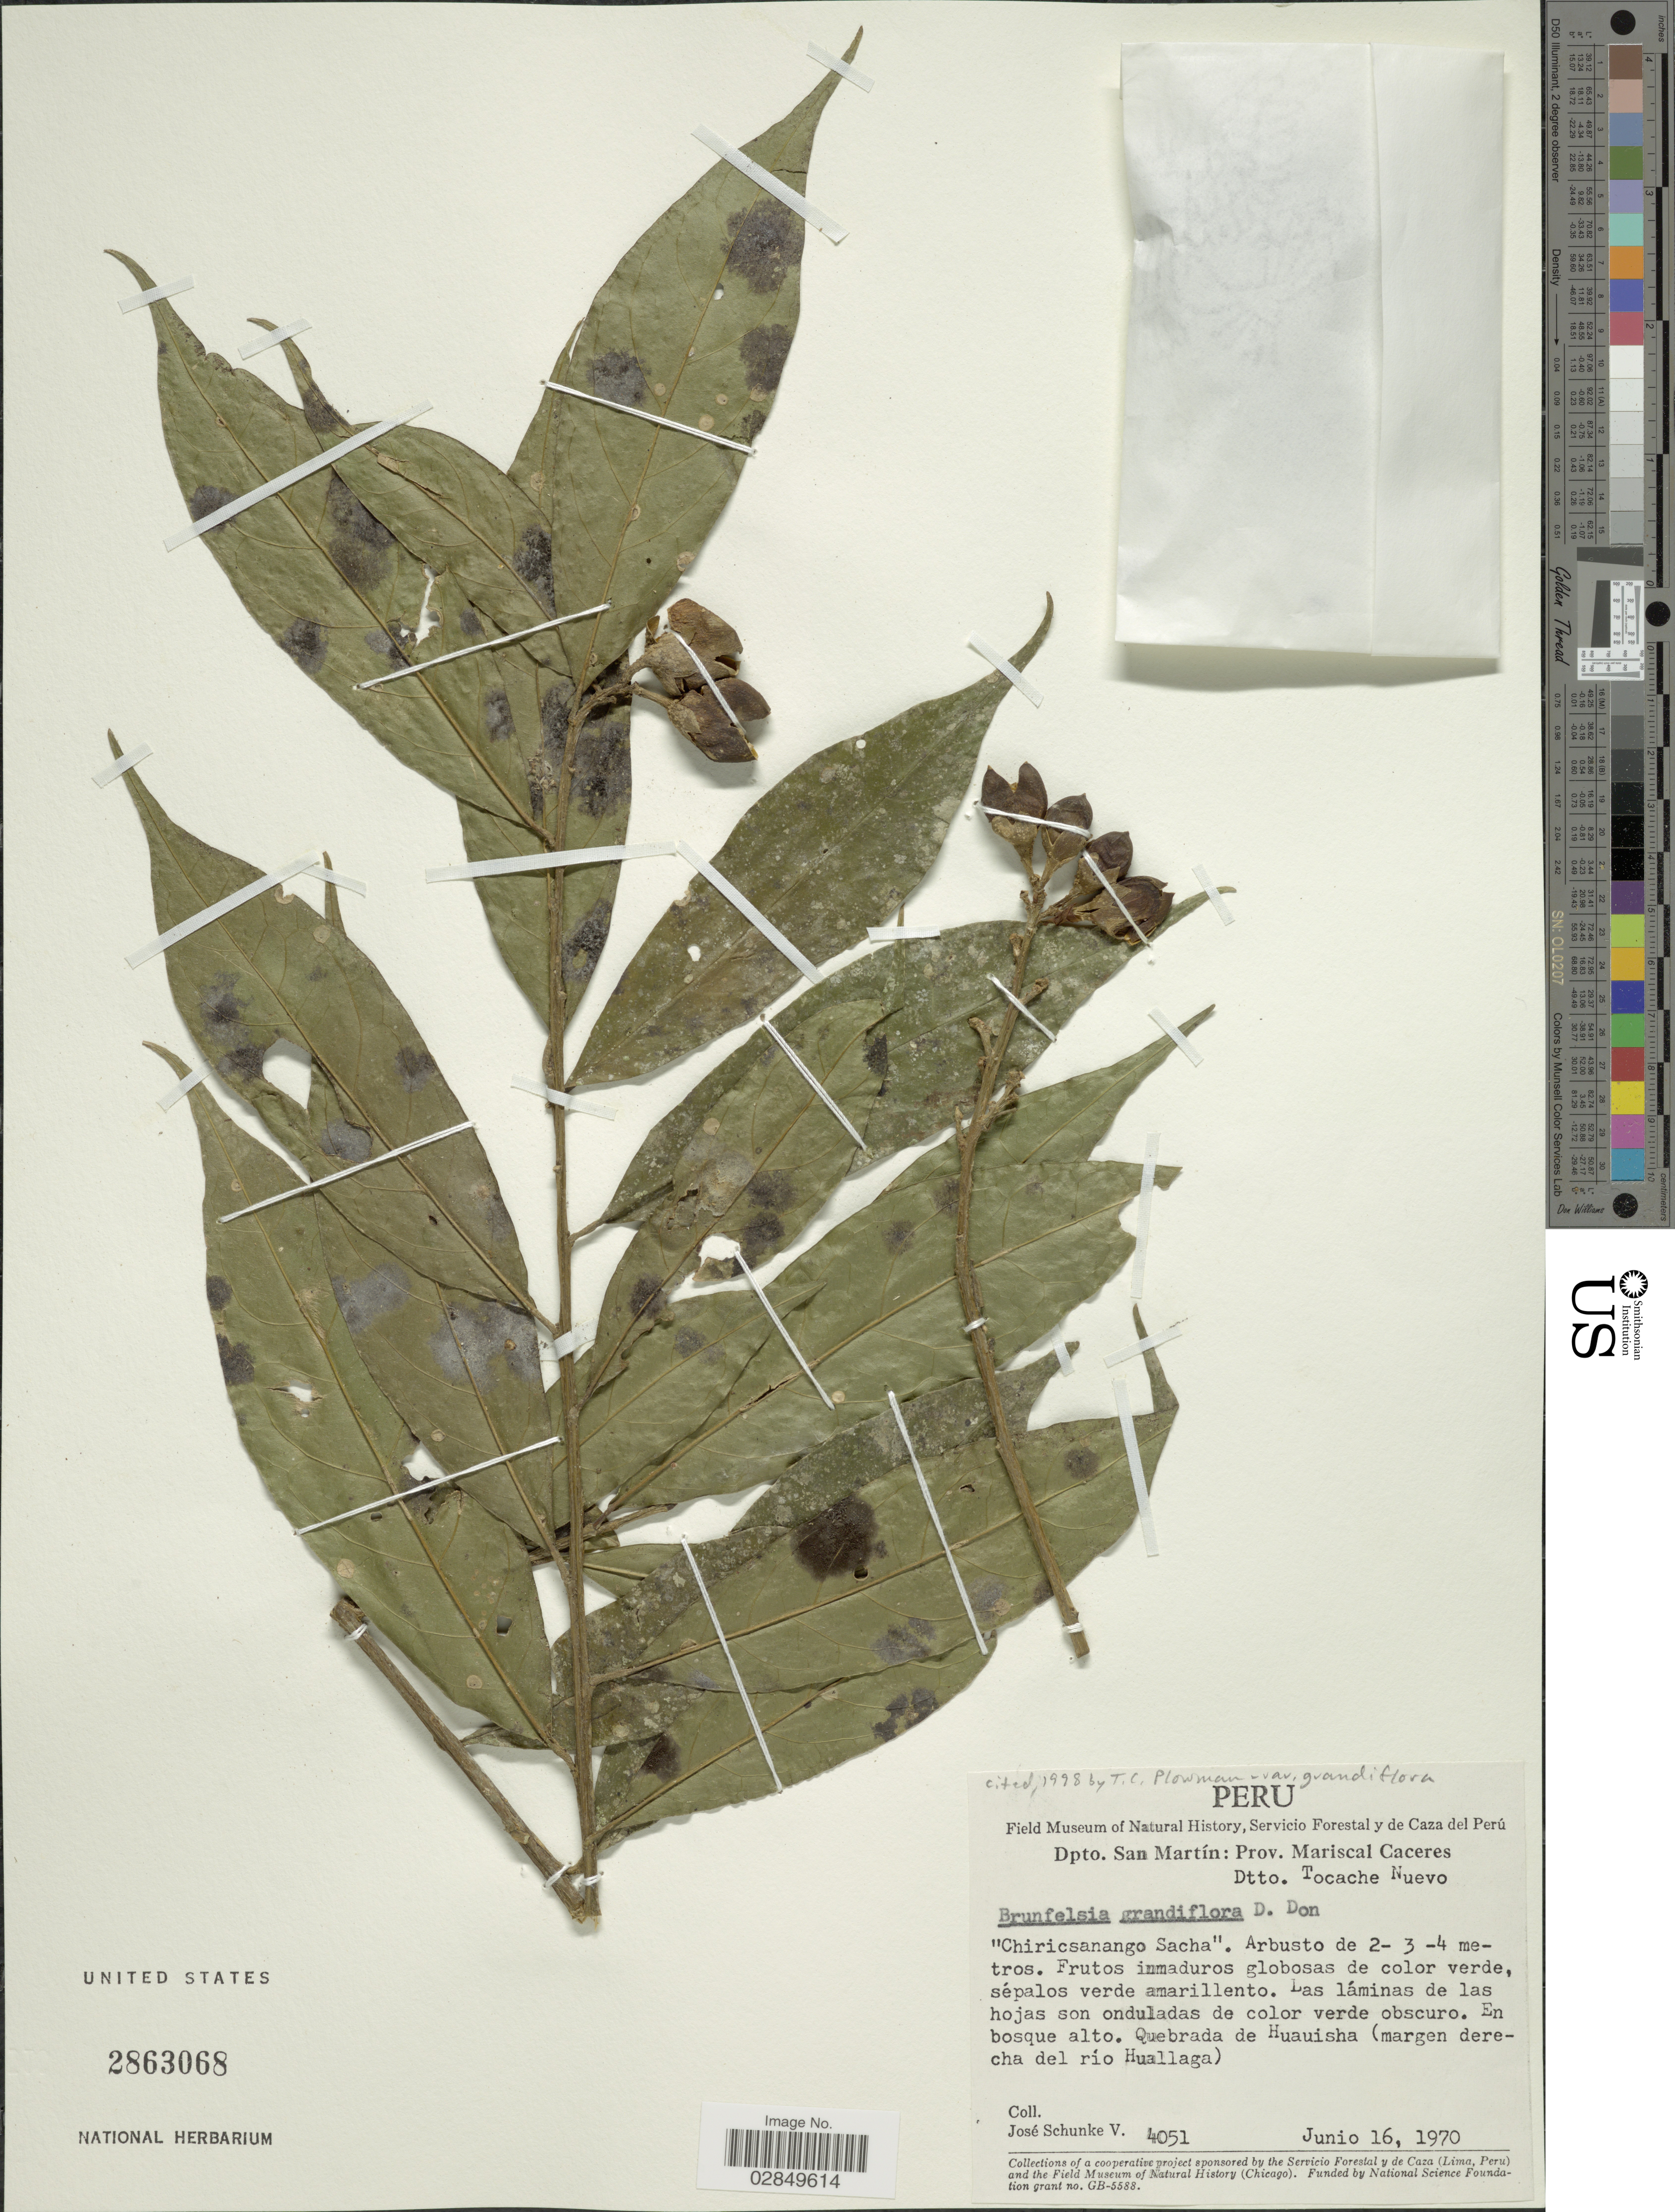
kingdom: Plantae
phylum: Tracheophyta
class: Magnoliopsida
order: Solanales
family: Solanaceae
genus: Brunfelsia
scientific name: Brunfelsia grandiflora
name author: D. Don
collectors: J. Schunke Vigo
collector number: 4051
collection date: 1970-06-16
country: Peru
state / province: San Martín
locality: Dpto. San Martín, Prov. Mariscal Caceres, Dtto. Tocache Nuevo, Quebrada de Huauisha (margem derecha del río Huallaga).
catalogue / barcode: US 2863068